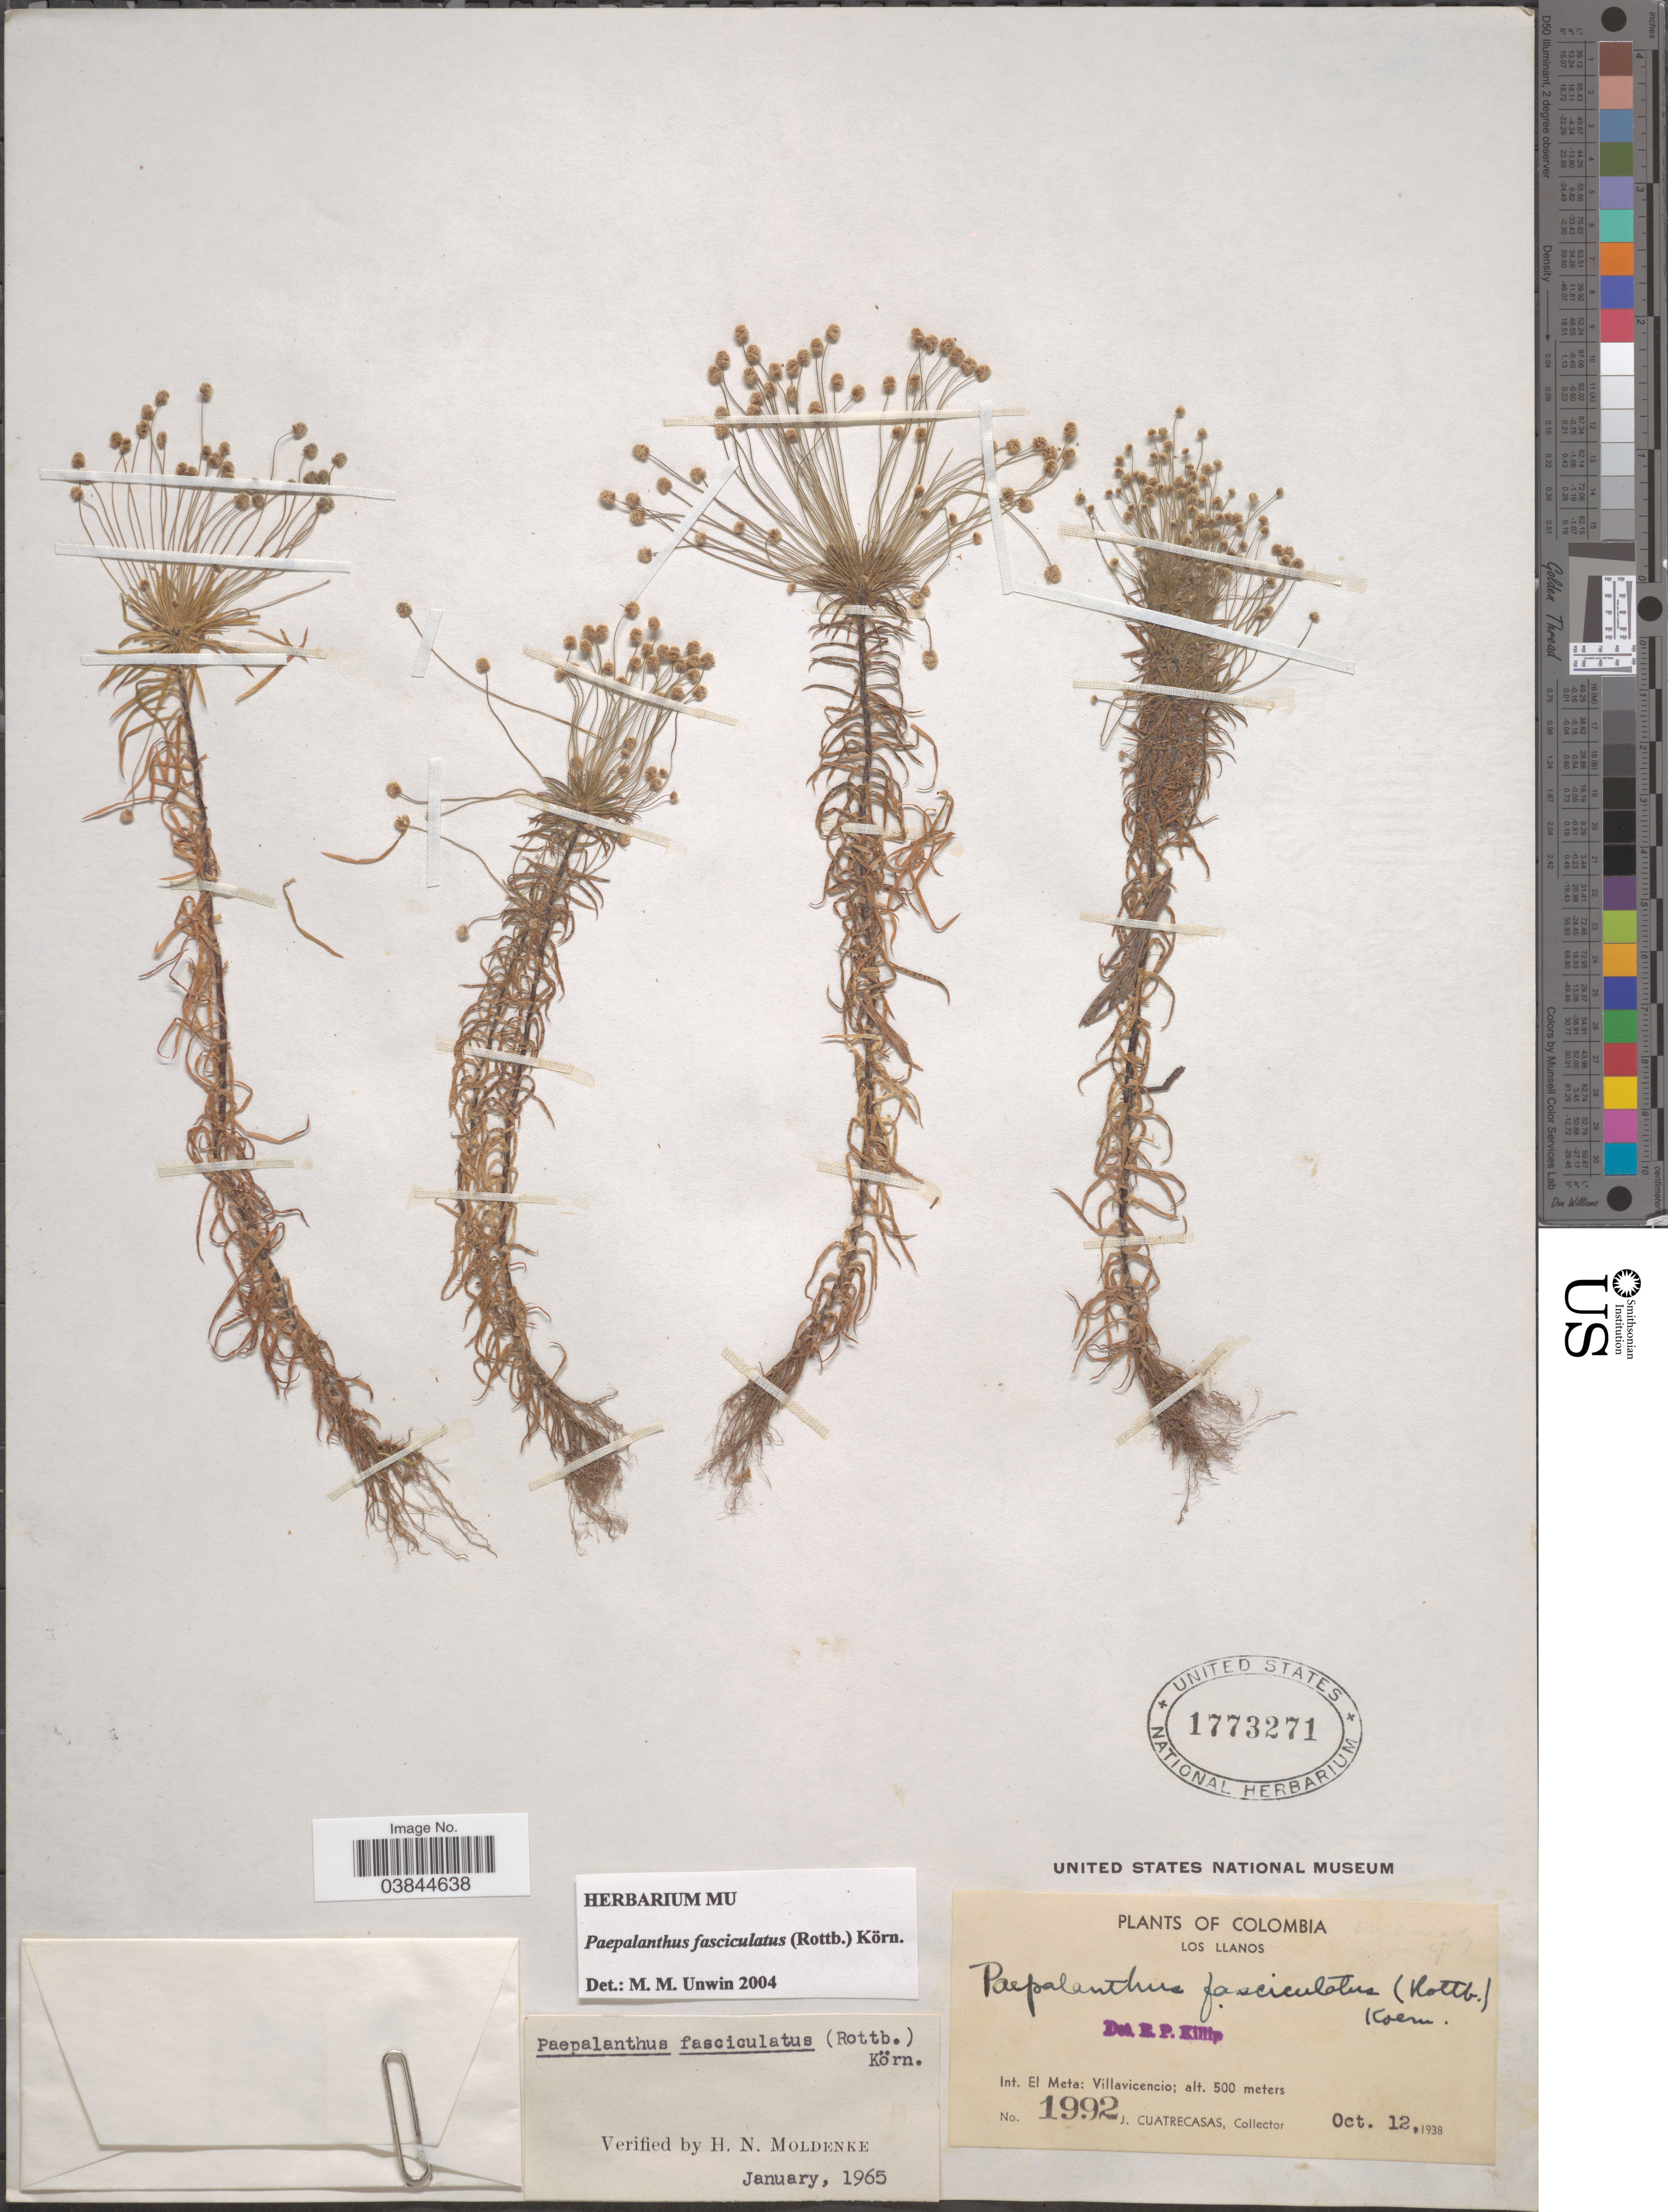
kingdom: Plantae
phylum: Tracheophyta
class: Liliopsida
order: Poales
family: Eriocaulaceae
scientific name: Giuliettia fasciculata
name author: (Rottb.) Andrino & Sano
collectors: J. Cuatrecasas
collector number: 1992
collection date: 1938-10-12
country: Colombia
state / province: Meta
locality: Los Llanos, Int. El Meta: Villavicencio.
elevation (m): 500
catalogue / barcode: US 1773271